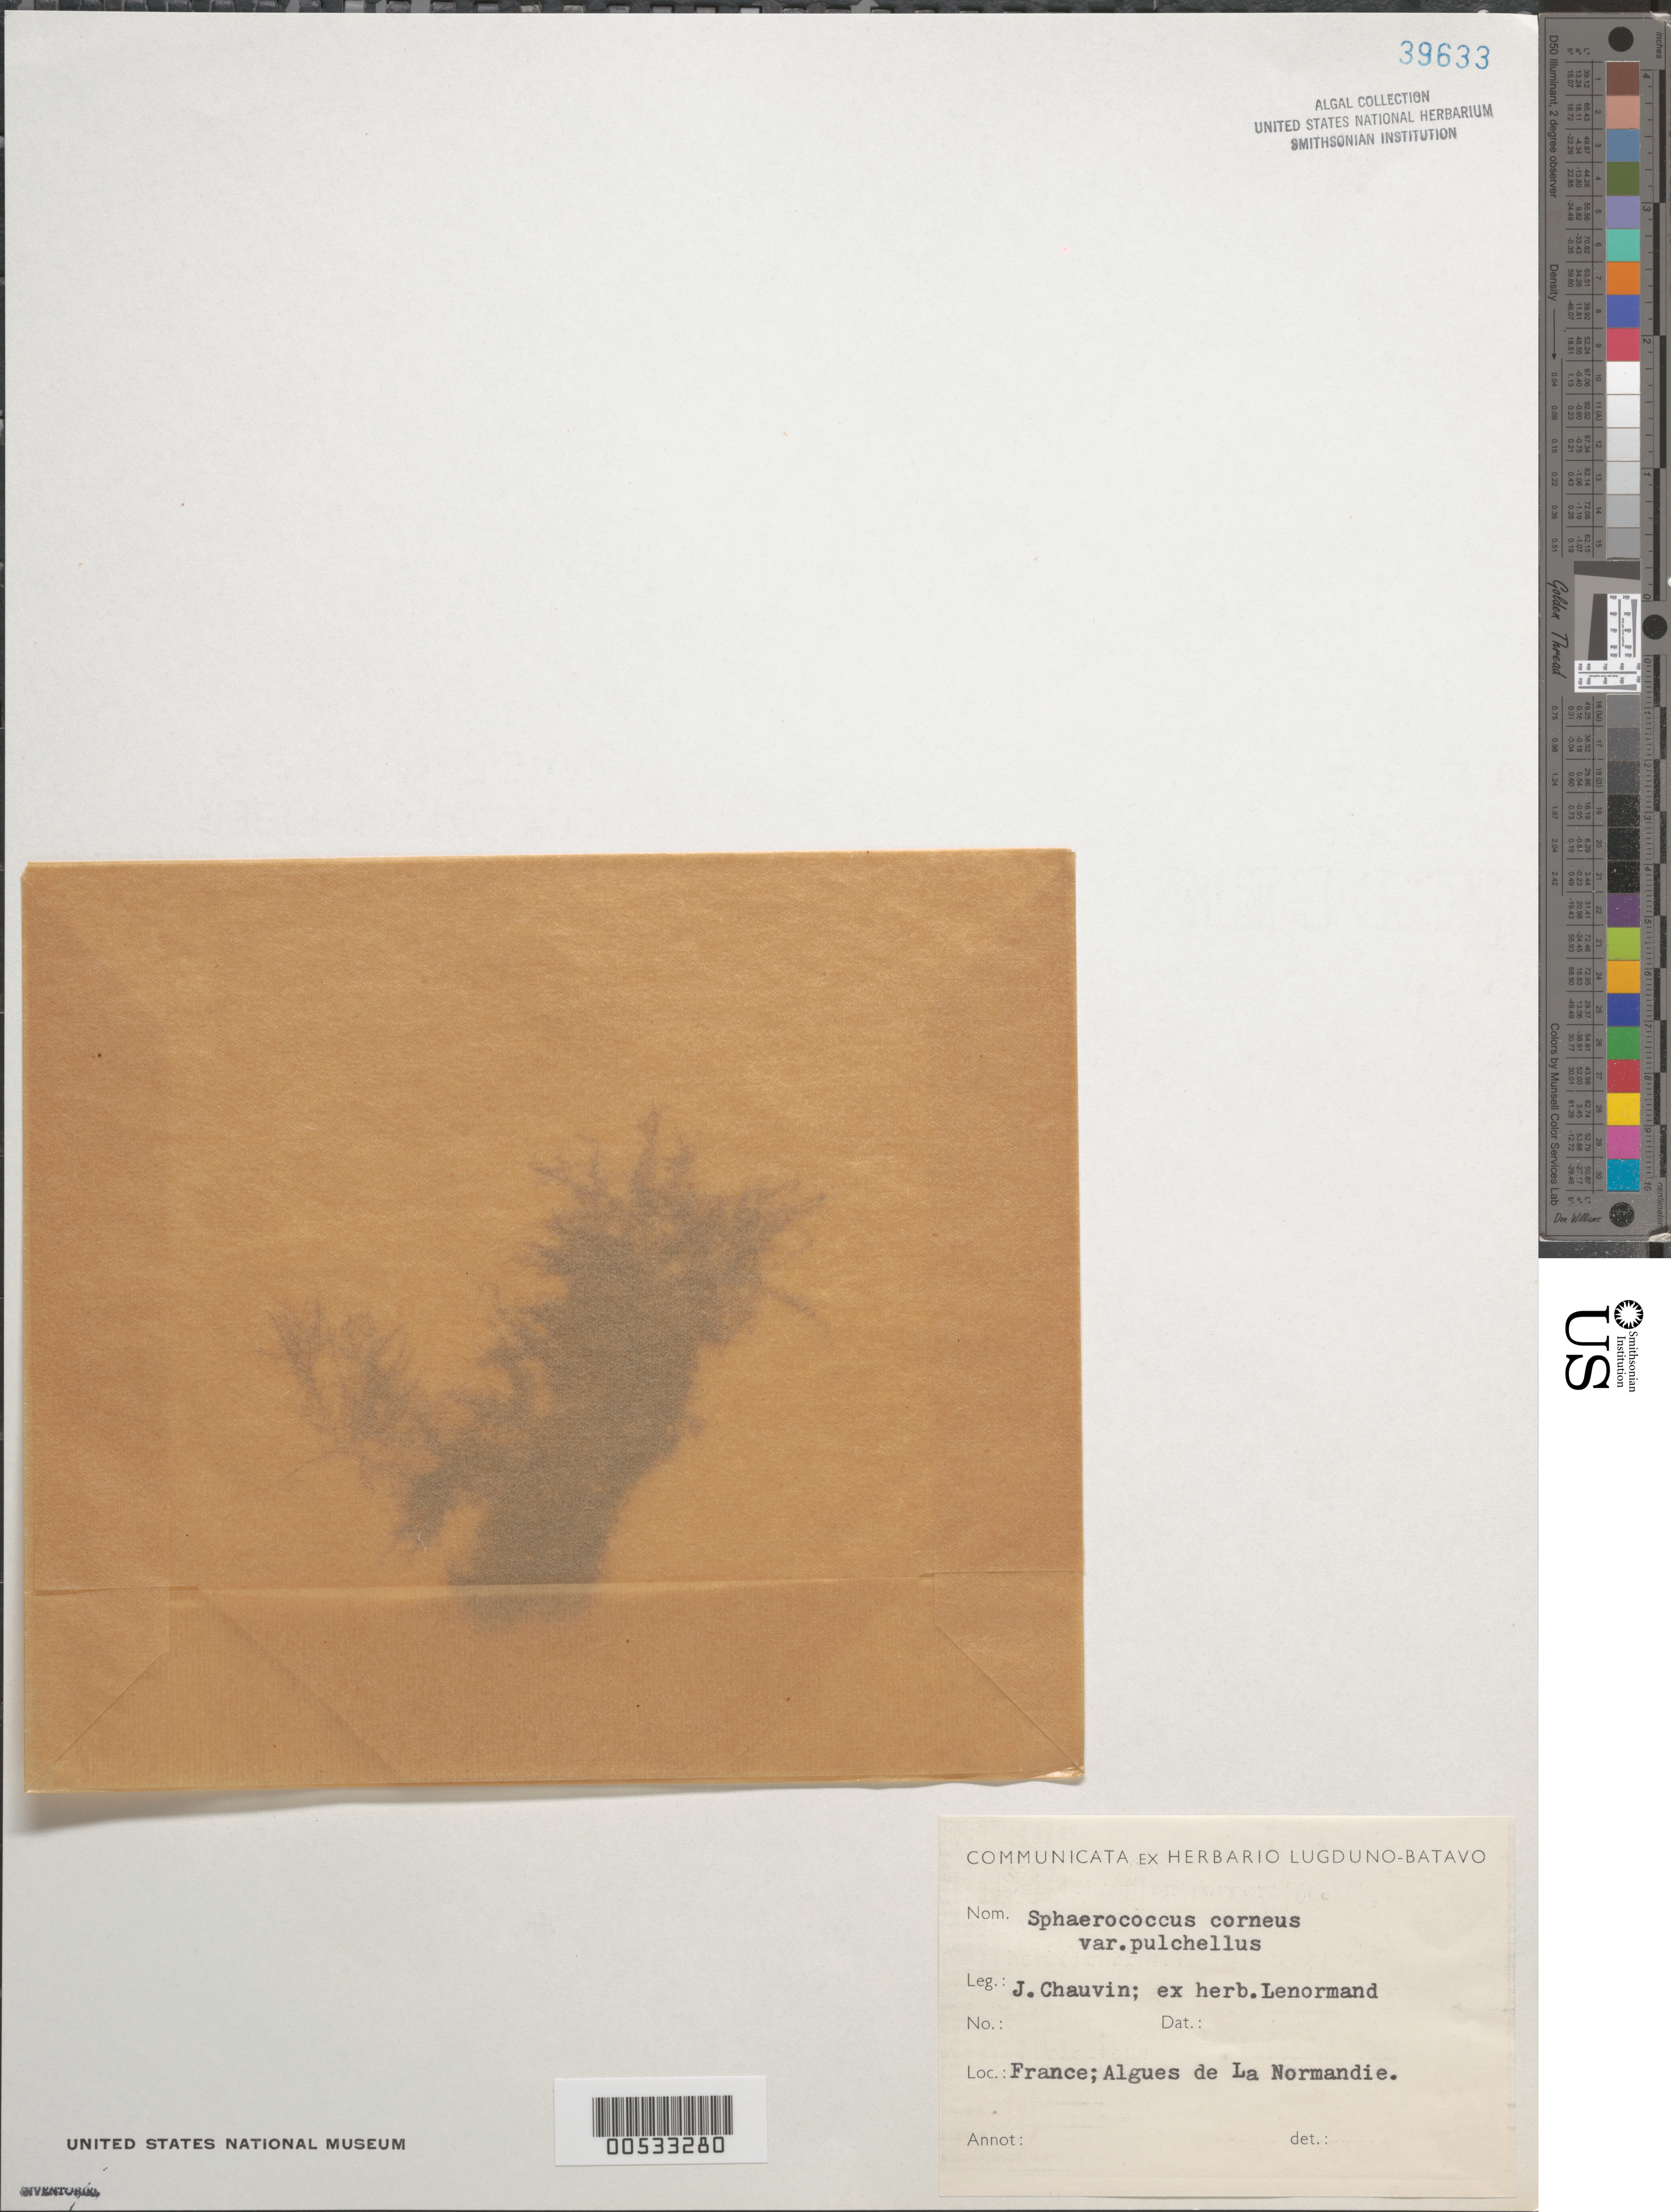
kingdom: Plantae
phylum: Rhodophyta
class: Florideophyceae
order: Gelidiales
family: Gelidiaceae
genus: Gelidium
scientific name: Gelidium corneum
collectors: J. Chauvin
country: France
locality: Normandy (La Normandie)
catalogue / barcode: US 39633